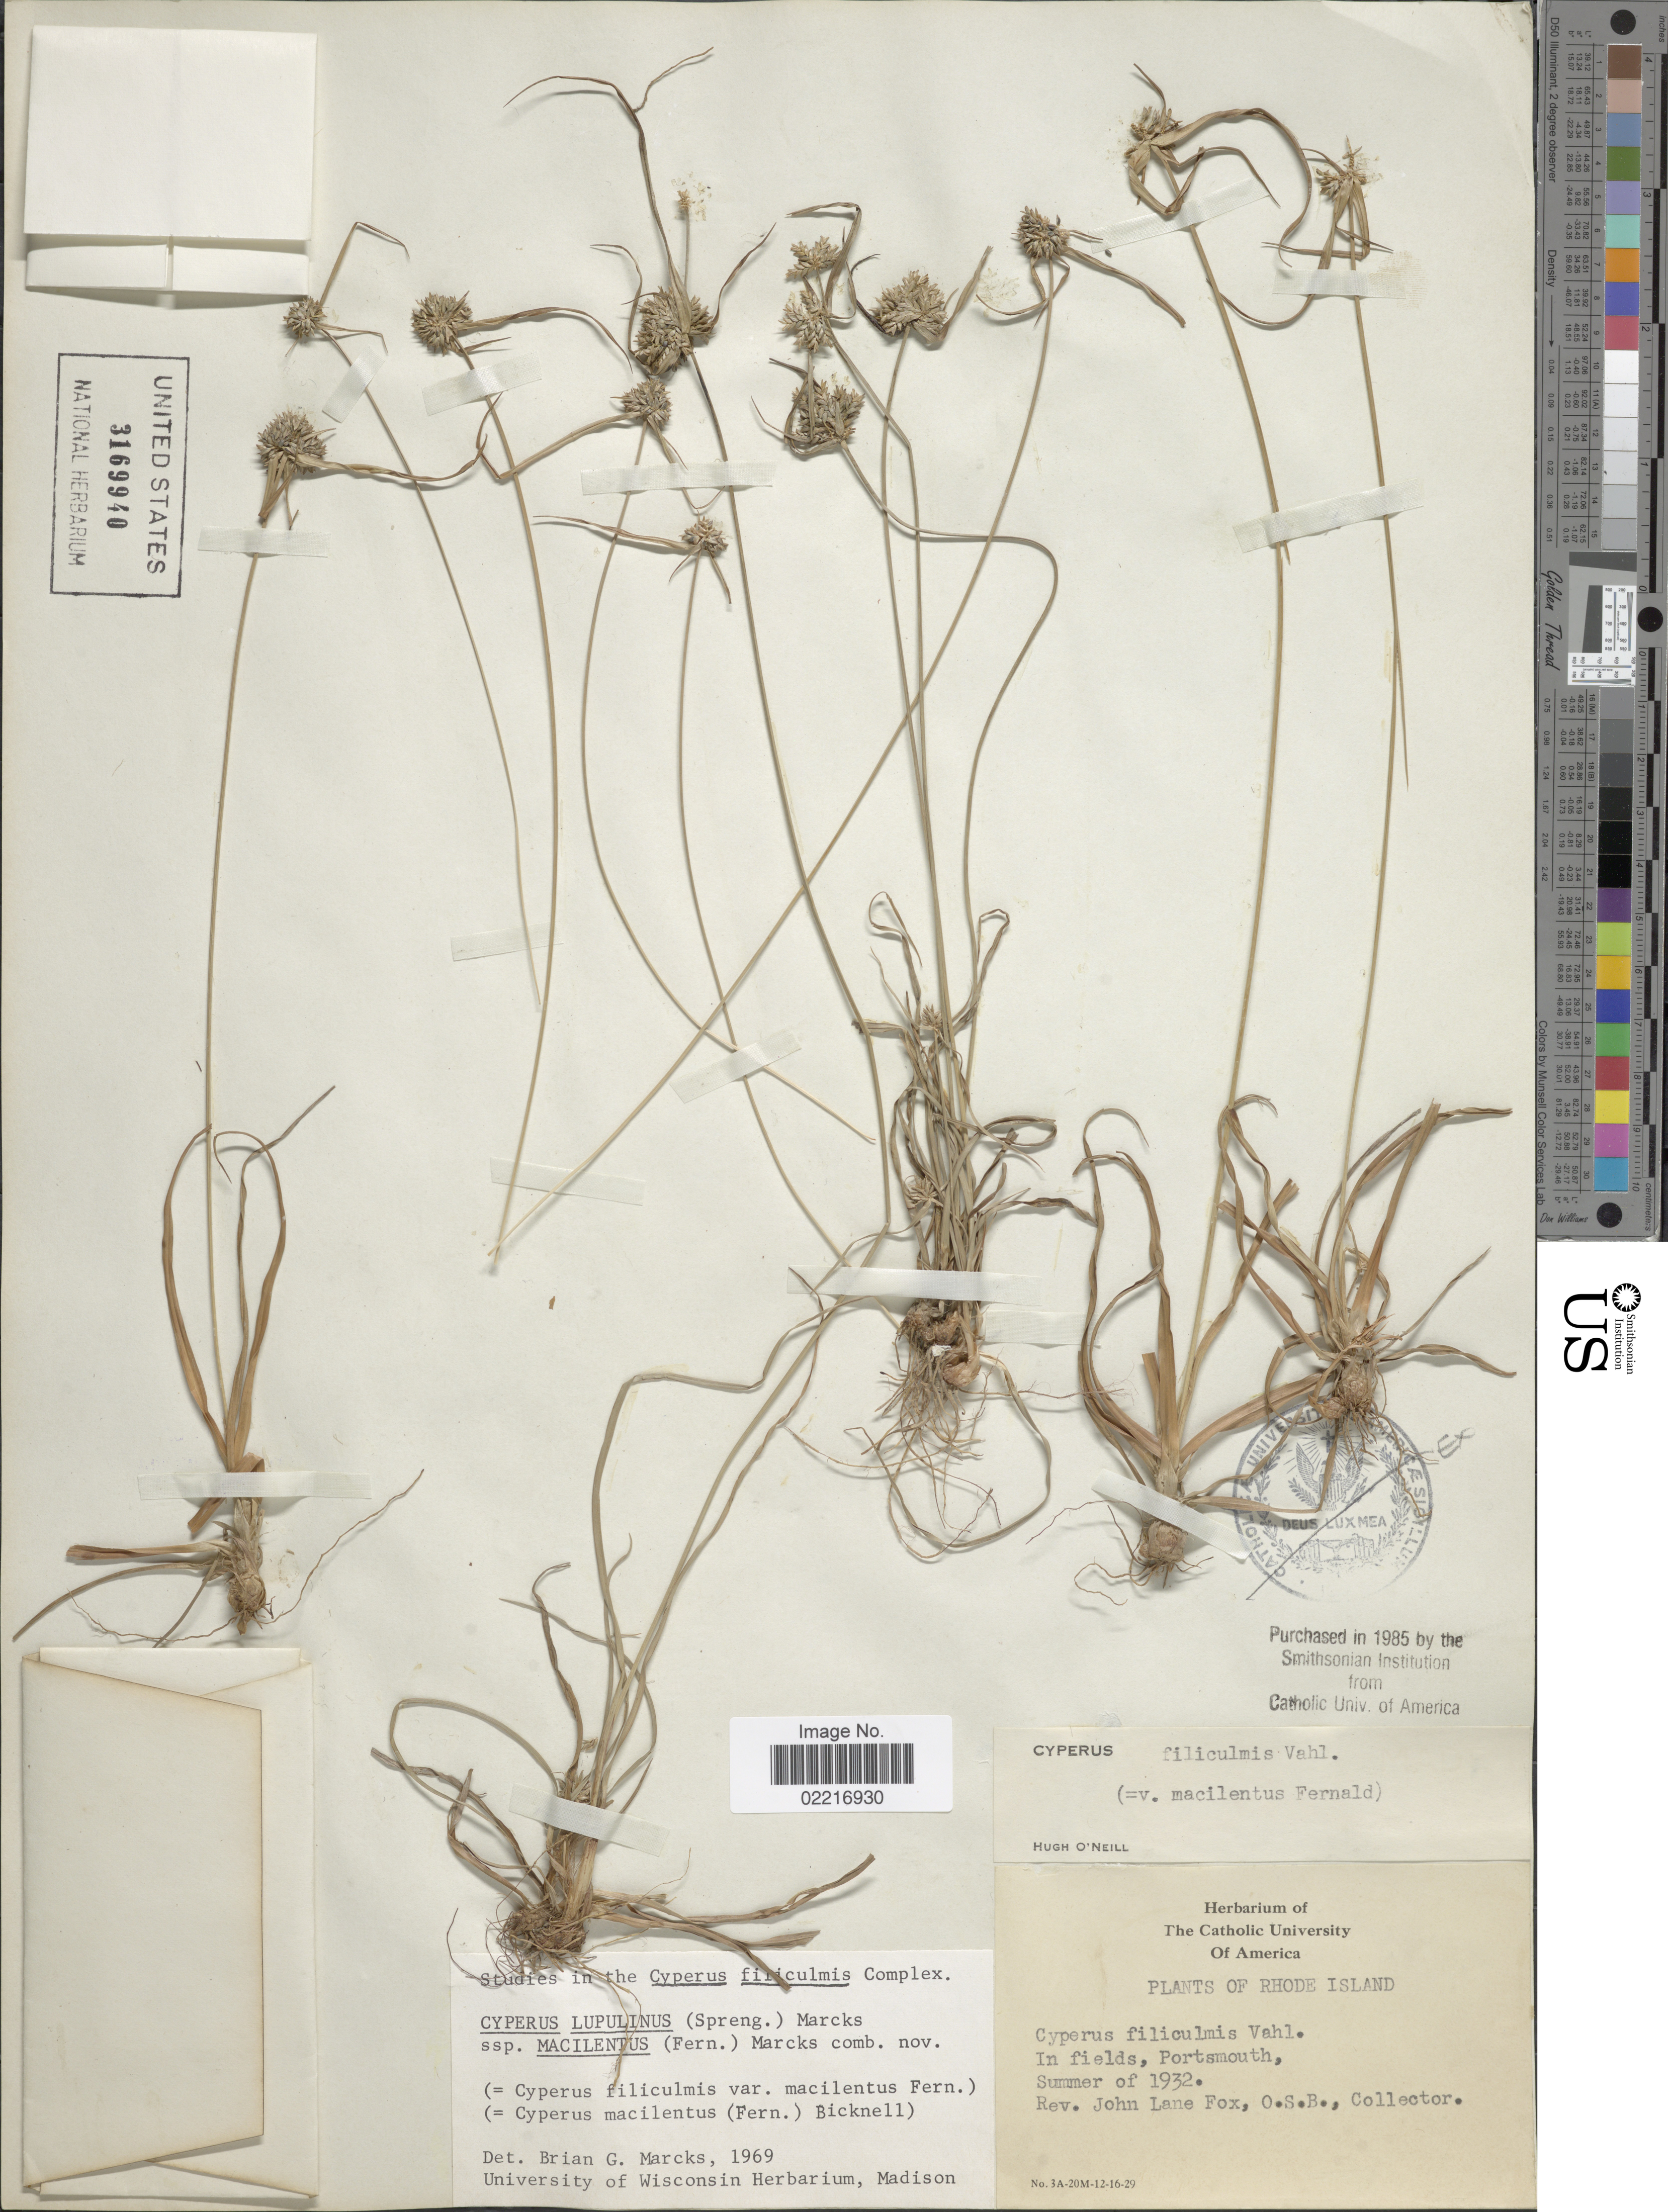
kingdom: Plantae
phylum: Tracheophyta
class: Liliopsida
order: Poales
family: Cyperaceae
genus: Cyperus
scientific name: Cyperus lupulinus subsp. macilentus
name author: (Fernald) Marcks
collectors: J. Fox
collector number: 3A-20M-12-16-29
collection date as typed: Summer 1932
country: United States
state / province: Rhode Island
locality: Portsmouth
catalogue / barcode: US 3169940